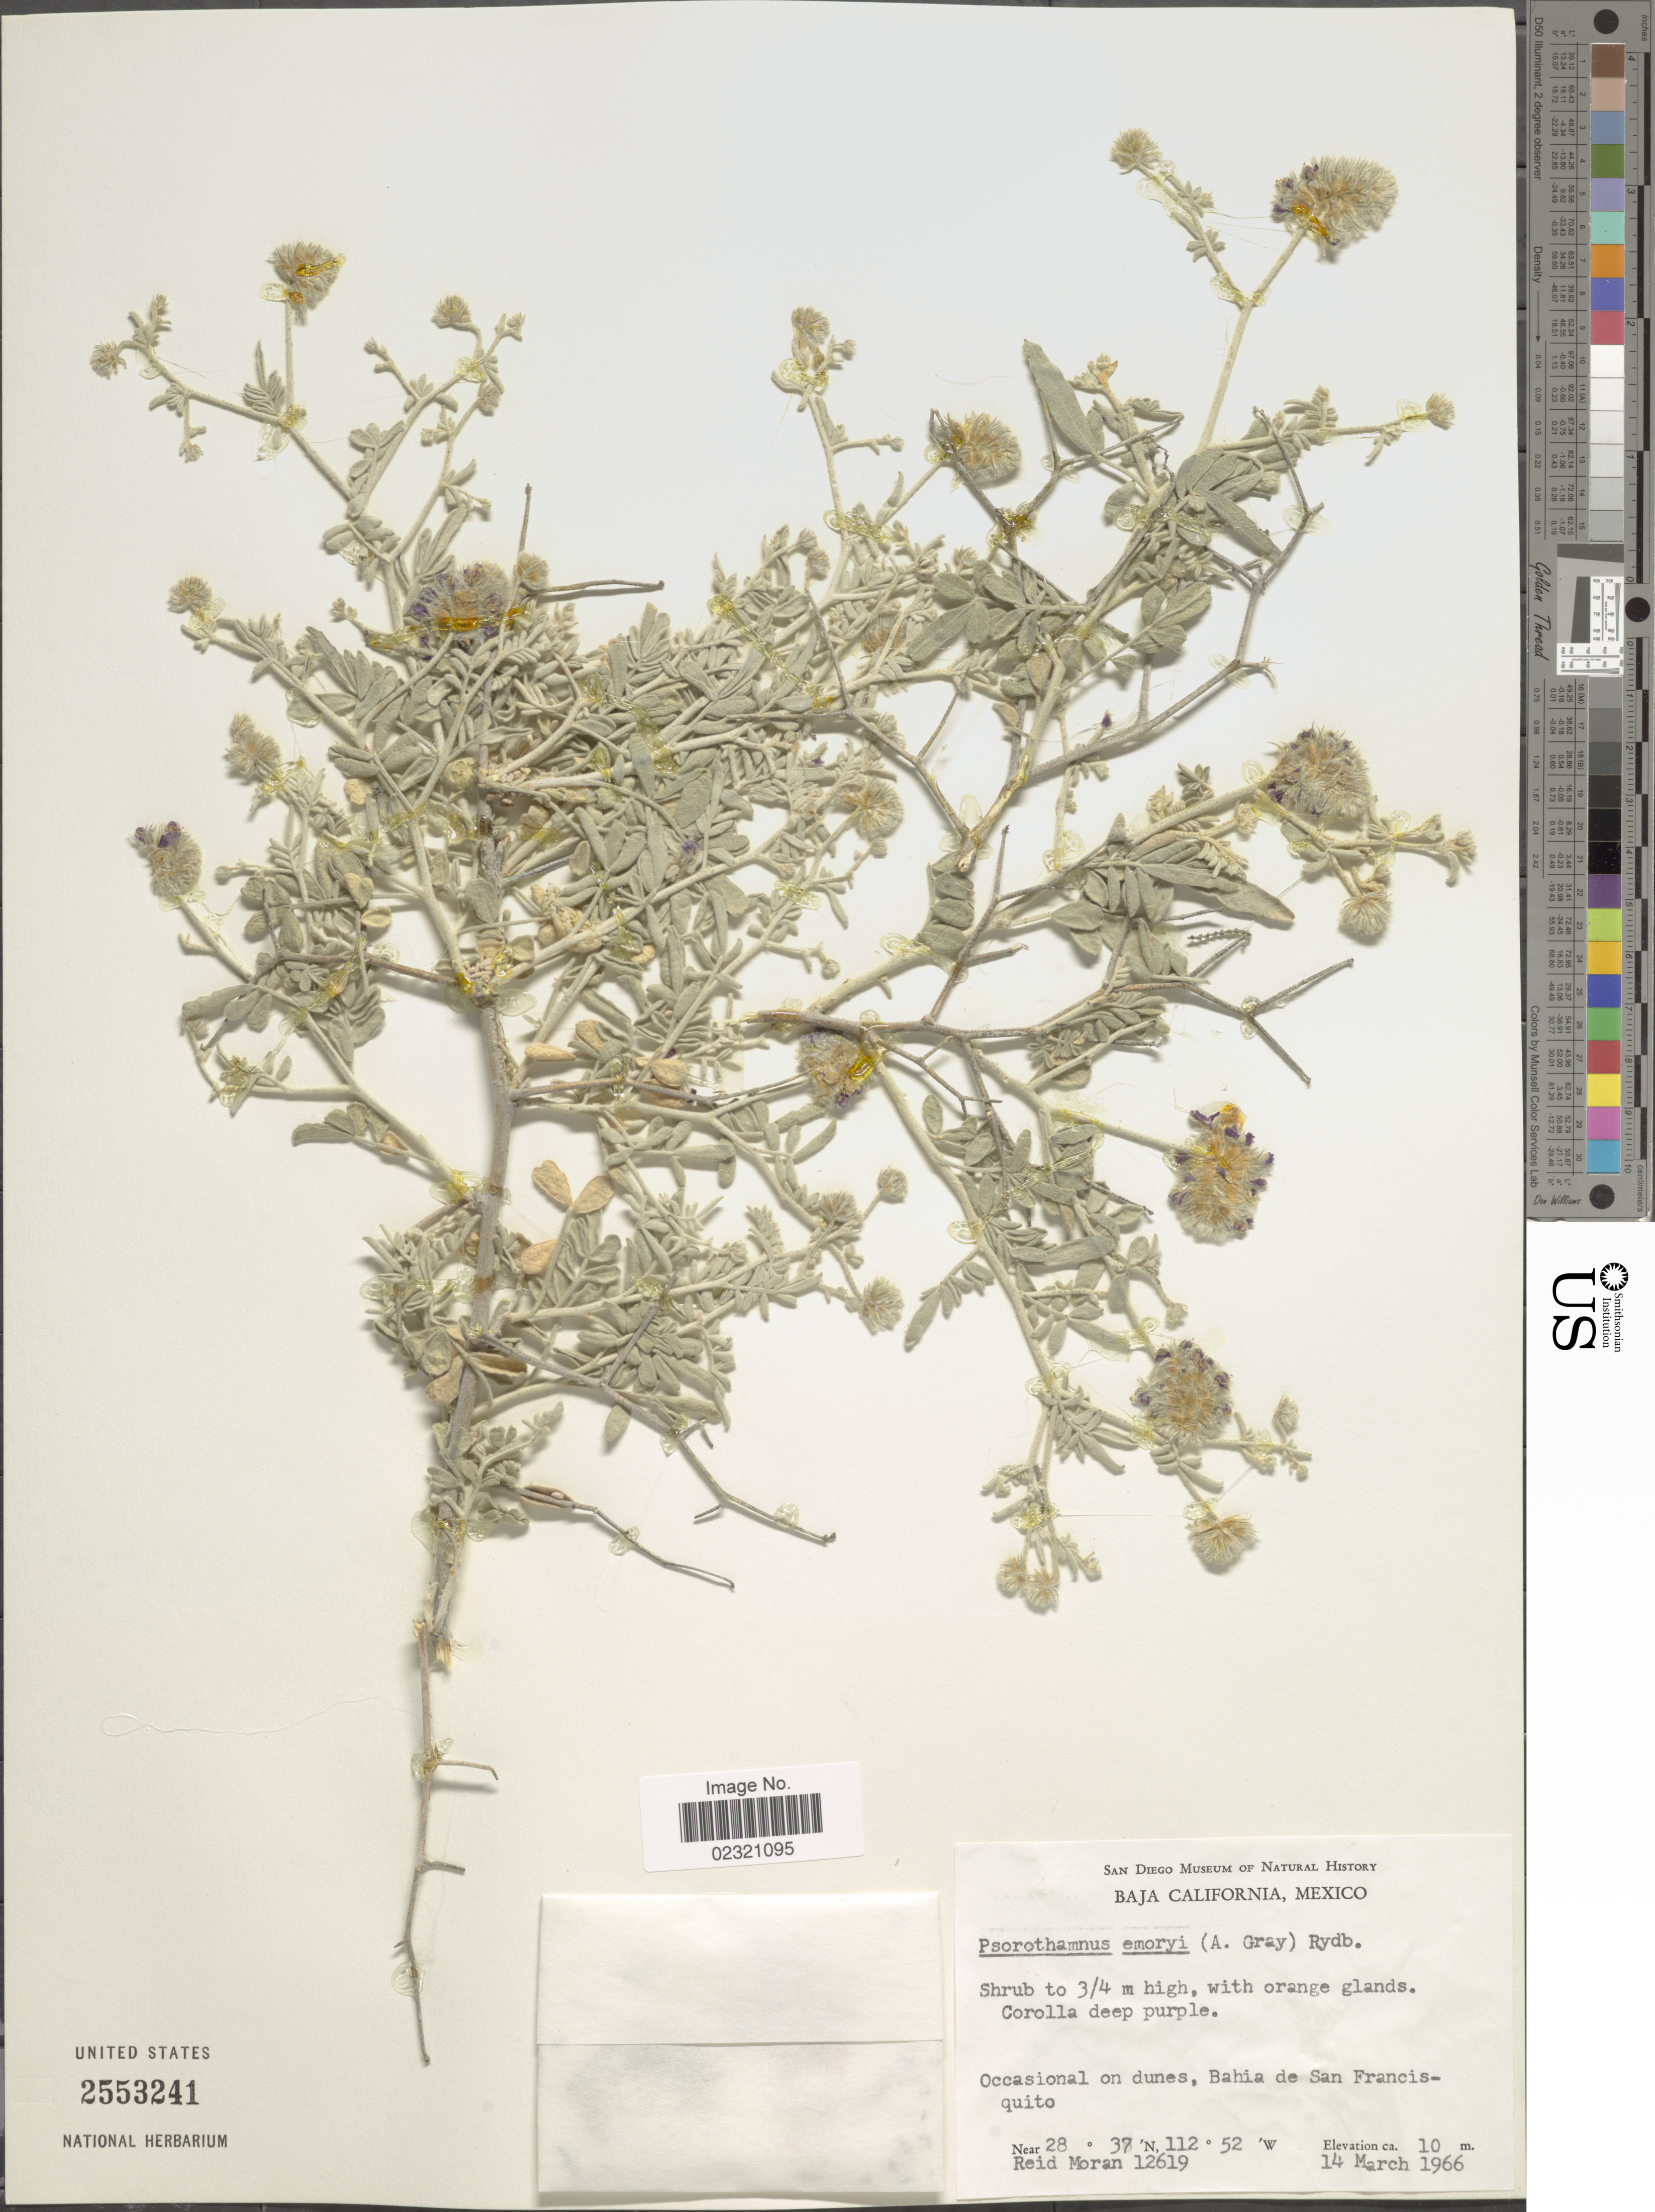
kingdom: Plantae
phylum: Tracheophyta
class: Magnoliopsida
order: Fabales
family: Fabaceae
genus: Psorothamnus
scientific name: Psorothamnus emoryi var. emoryi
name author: (A. Gray) Rydb.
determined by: Strong, M. T., (US), Smithsonian Institution - National Museum of Natural History (UNITED STATES)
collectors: R. V. Moran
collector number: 12619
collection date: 1966-03-14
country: Mexico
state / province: Baja California Norte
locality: Bahia de San Francisquito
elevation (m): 10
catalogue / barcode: US 2553241